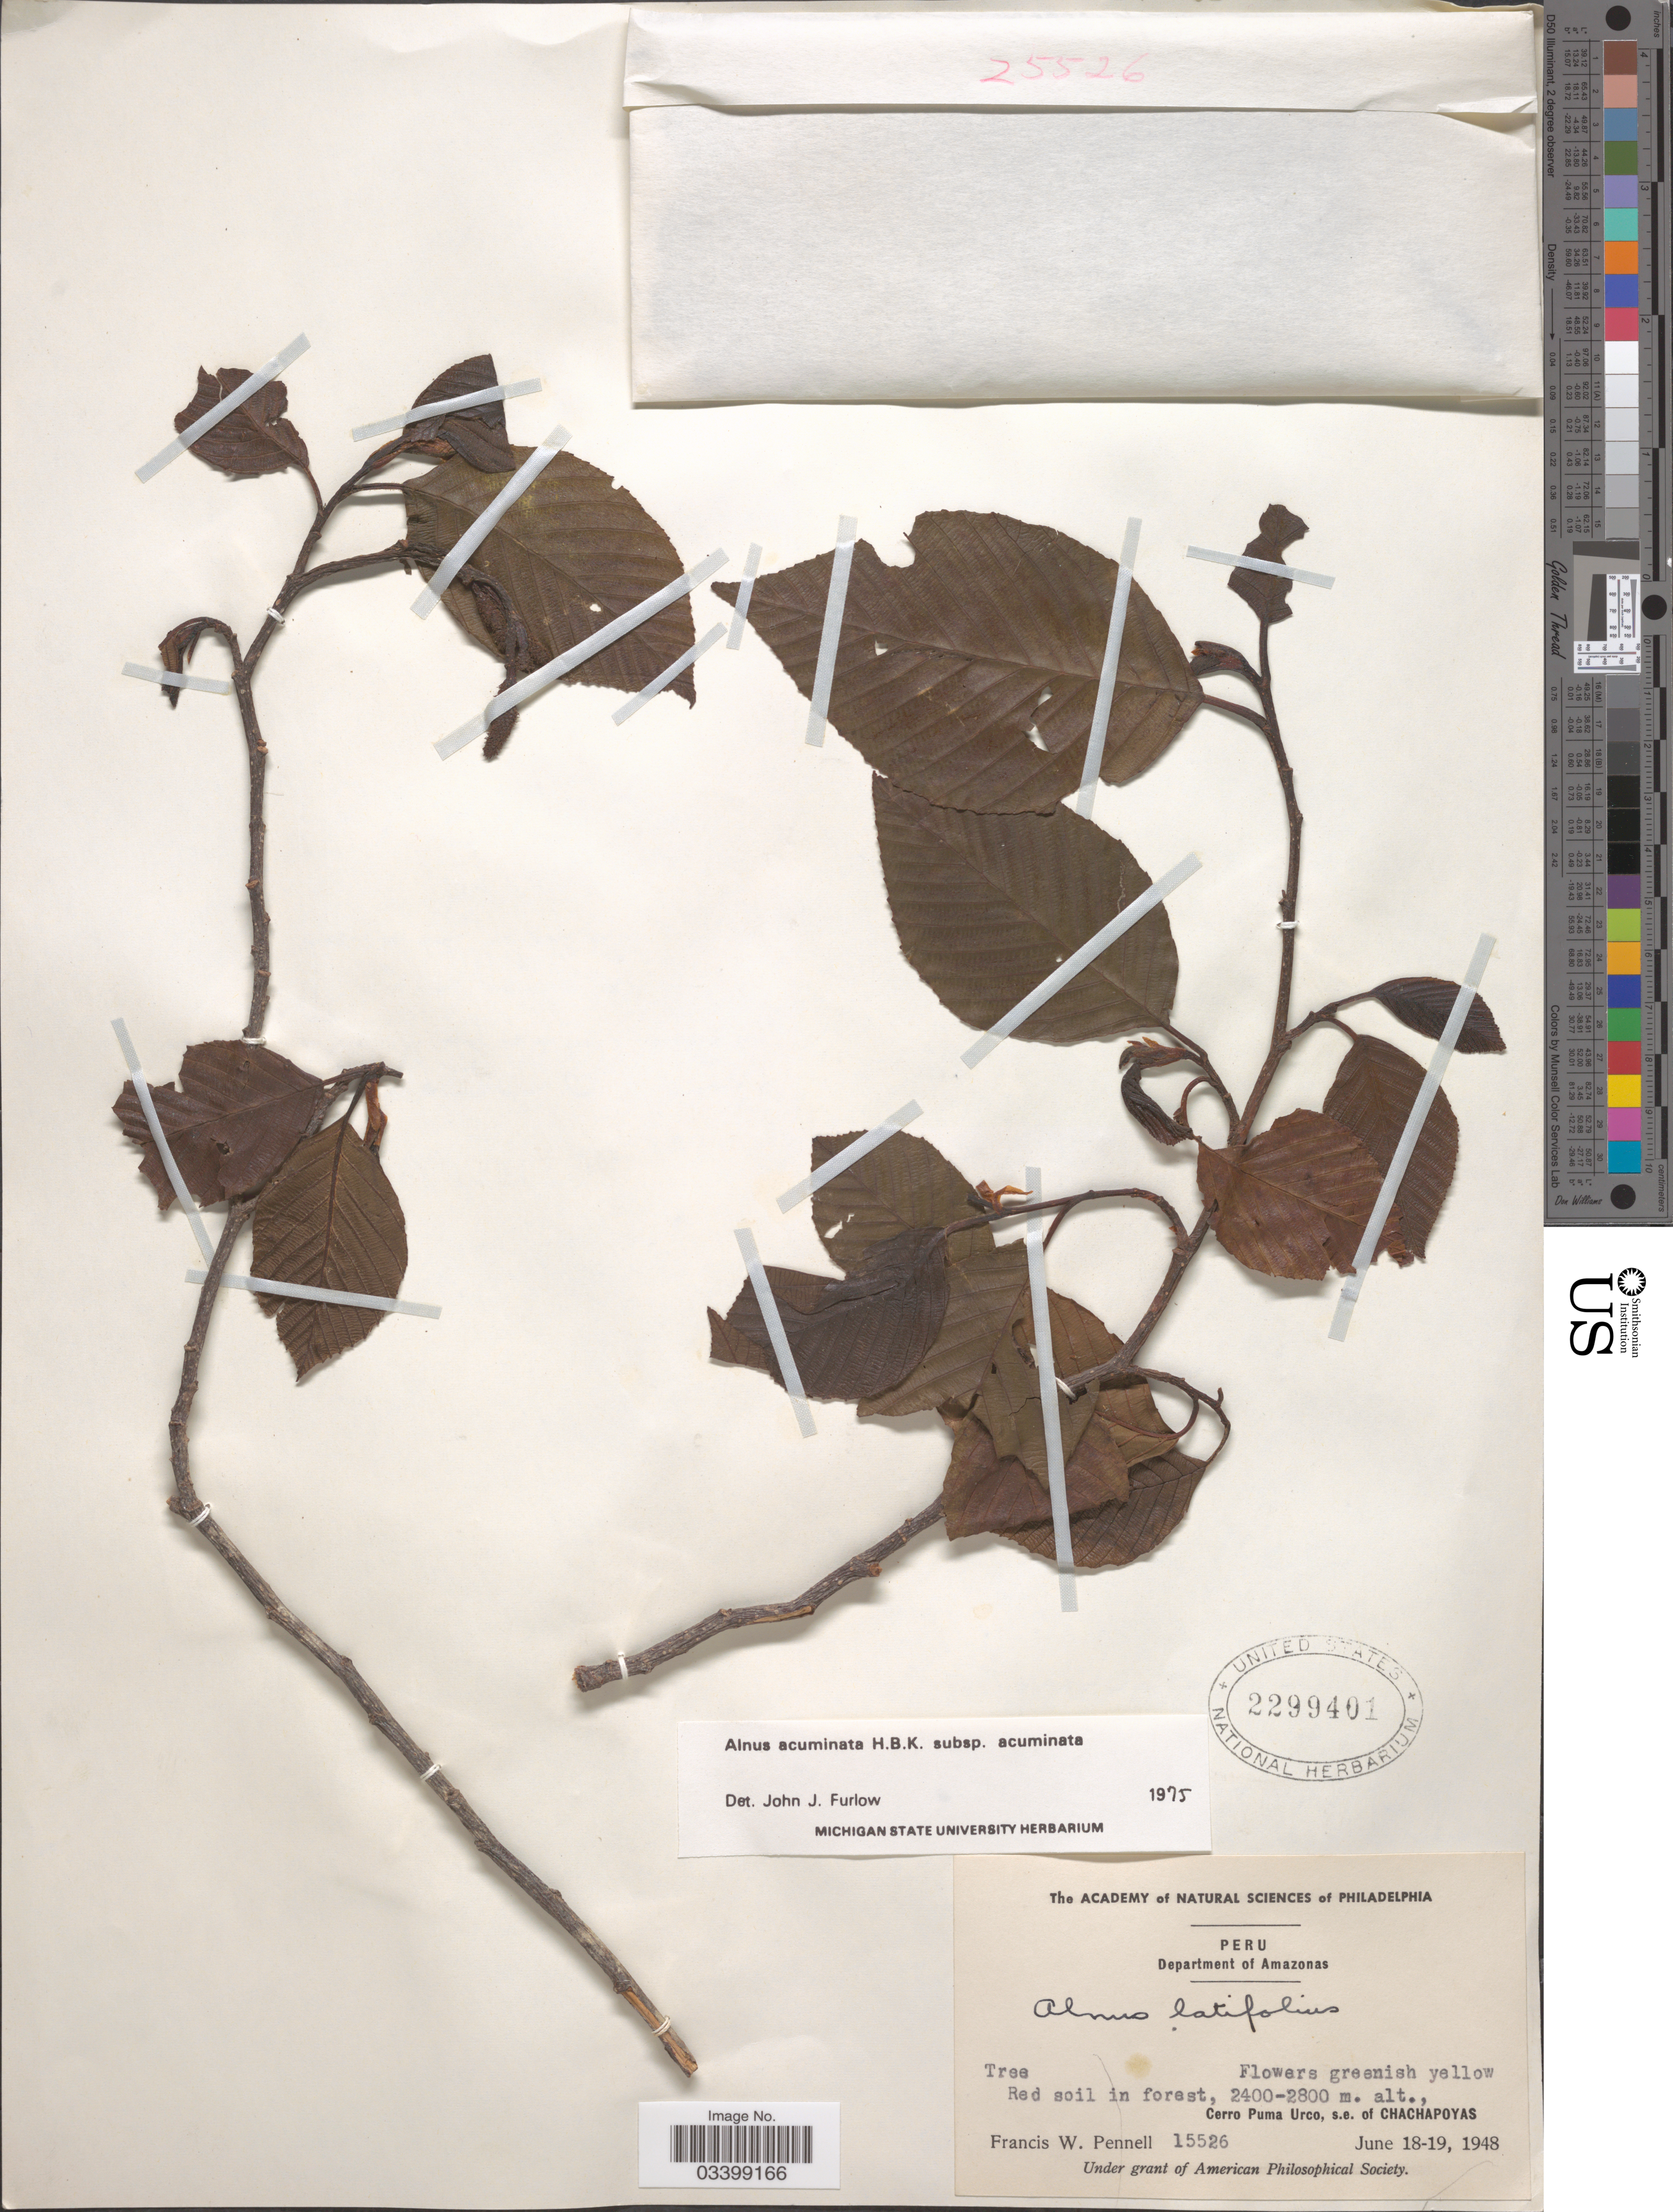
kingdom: Plantae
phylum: Tracheophyta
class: Magnoliopsida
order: Fagales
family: Betulaceae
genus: Alnus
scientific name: Alnus acuminata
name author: Kunth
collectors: F. W. Pennell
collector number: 15526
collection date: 1948-06-18/1948-06-19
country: Peru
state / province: Amazonas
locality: Department of Amazonas. Cerro Puma Urco, s.e. of Chachapoyas.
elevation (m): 2400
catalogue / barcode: US 2299401